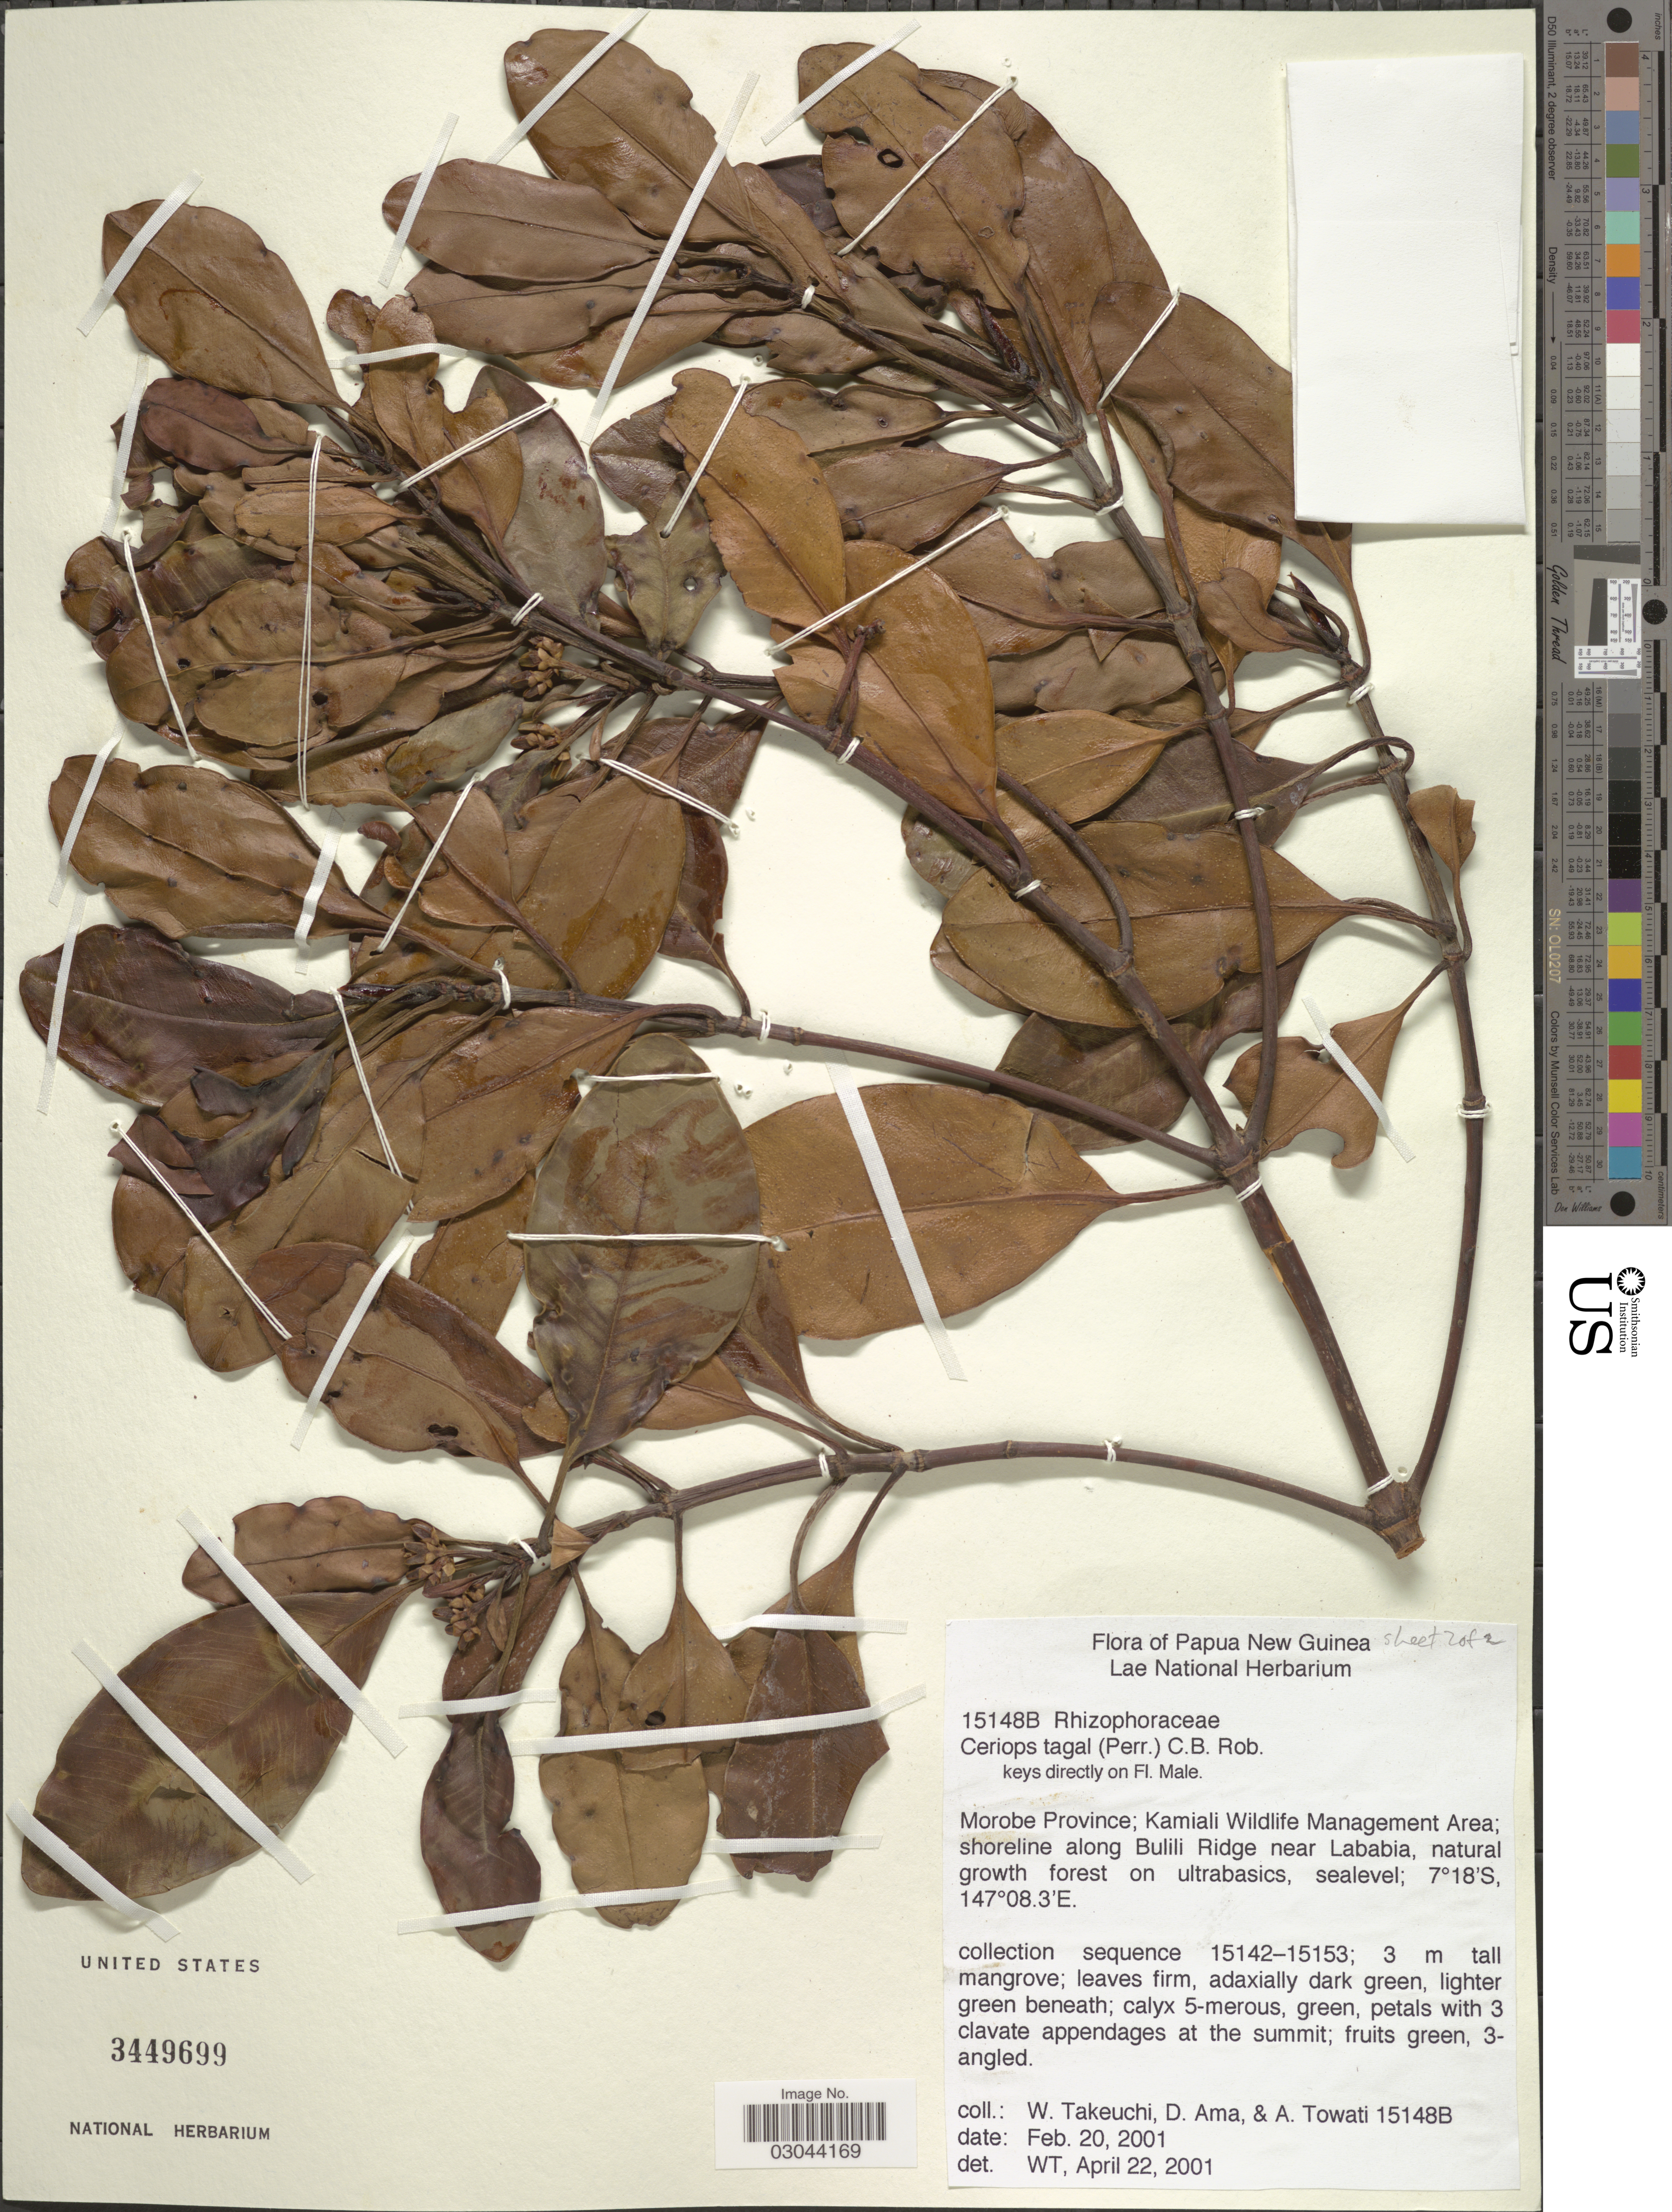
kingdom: Plantae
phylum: Tracheophyta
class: Magnoliopsida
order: Malpighiales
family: Rhizophoraceae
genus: Ceriops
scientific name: Ceriops tagal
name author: (Perr.) C.B. Rob.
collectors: W. Takeuchi, D. Ama & A. Towati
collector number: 15148B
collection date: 2001-02-20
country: Papua New Guinea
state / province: Morobe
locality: Papua New Guinea. Morobe Province; Kamiali Wildlife Management Area; shoreline along Bulili Ridge near Lababia, natural growth forest on ultrabasics.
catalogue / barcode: US 3449699